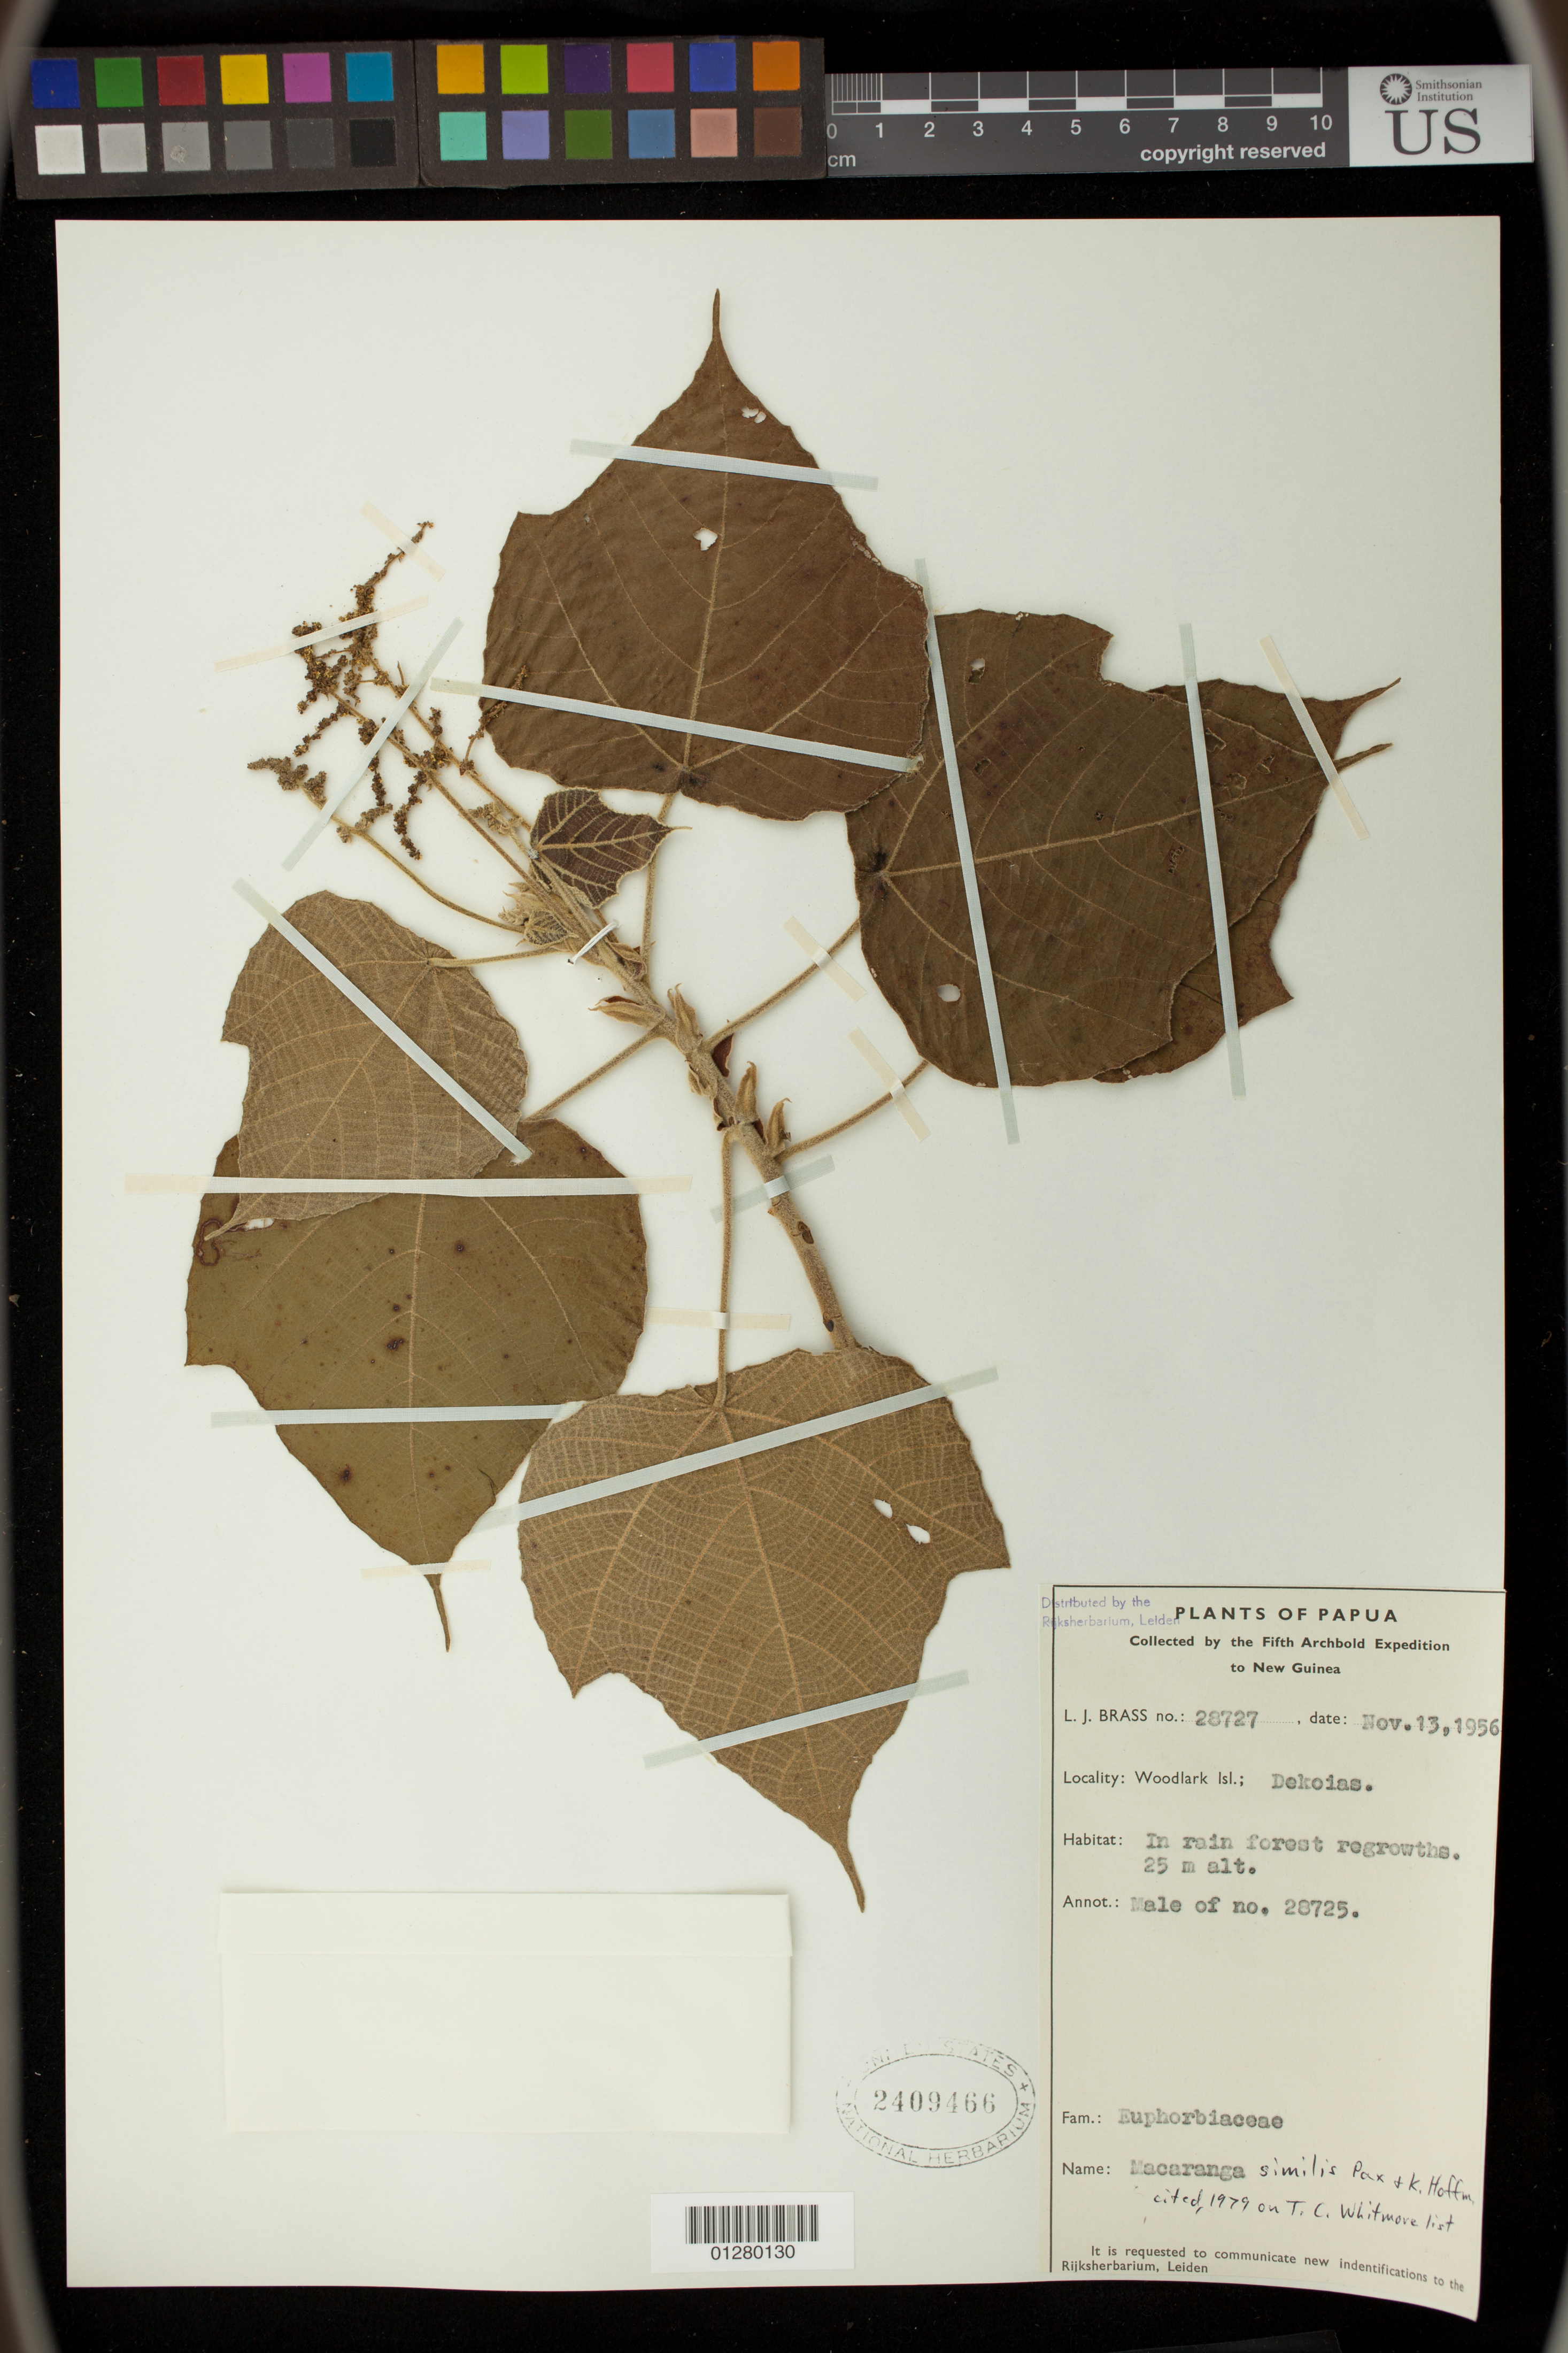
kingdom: Plantae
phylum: Tracheophyta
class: Magnoliopsida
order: Malpighiales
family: Euphorbiaceae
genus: Macaranga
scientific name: Macaranga similis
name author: Pax & K. Hoffm.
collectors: L. J. Brass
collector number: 28727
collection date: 1956-11-13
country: Papua New Guinea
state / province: Milne Bay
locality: Woodlark Island, Dekoias.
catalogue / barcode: US 2409466